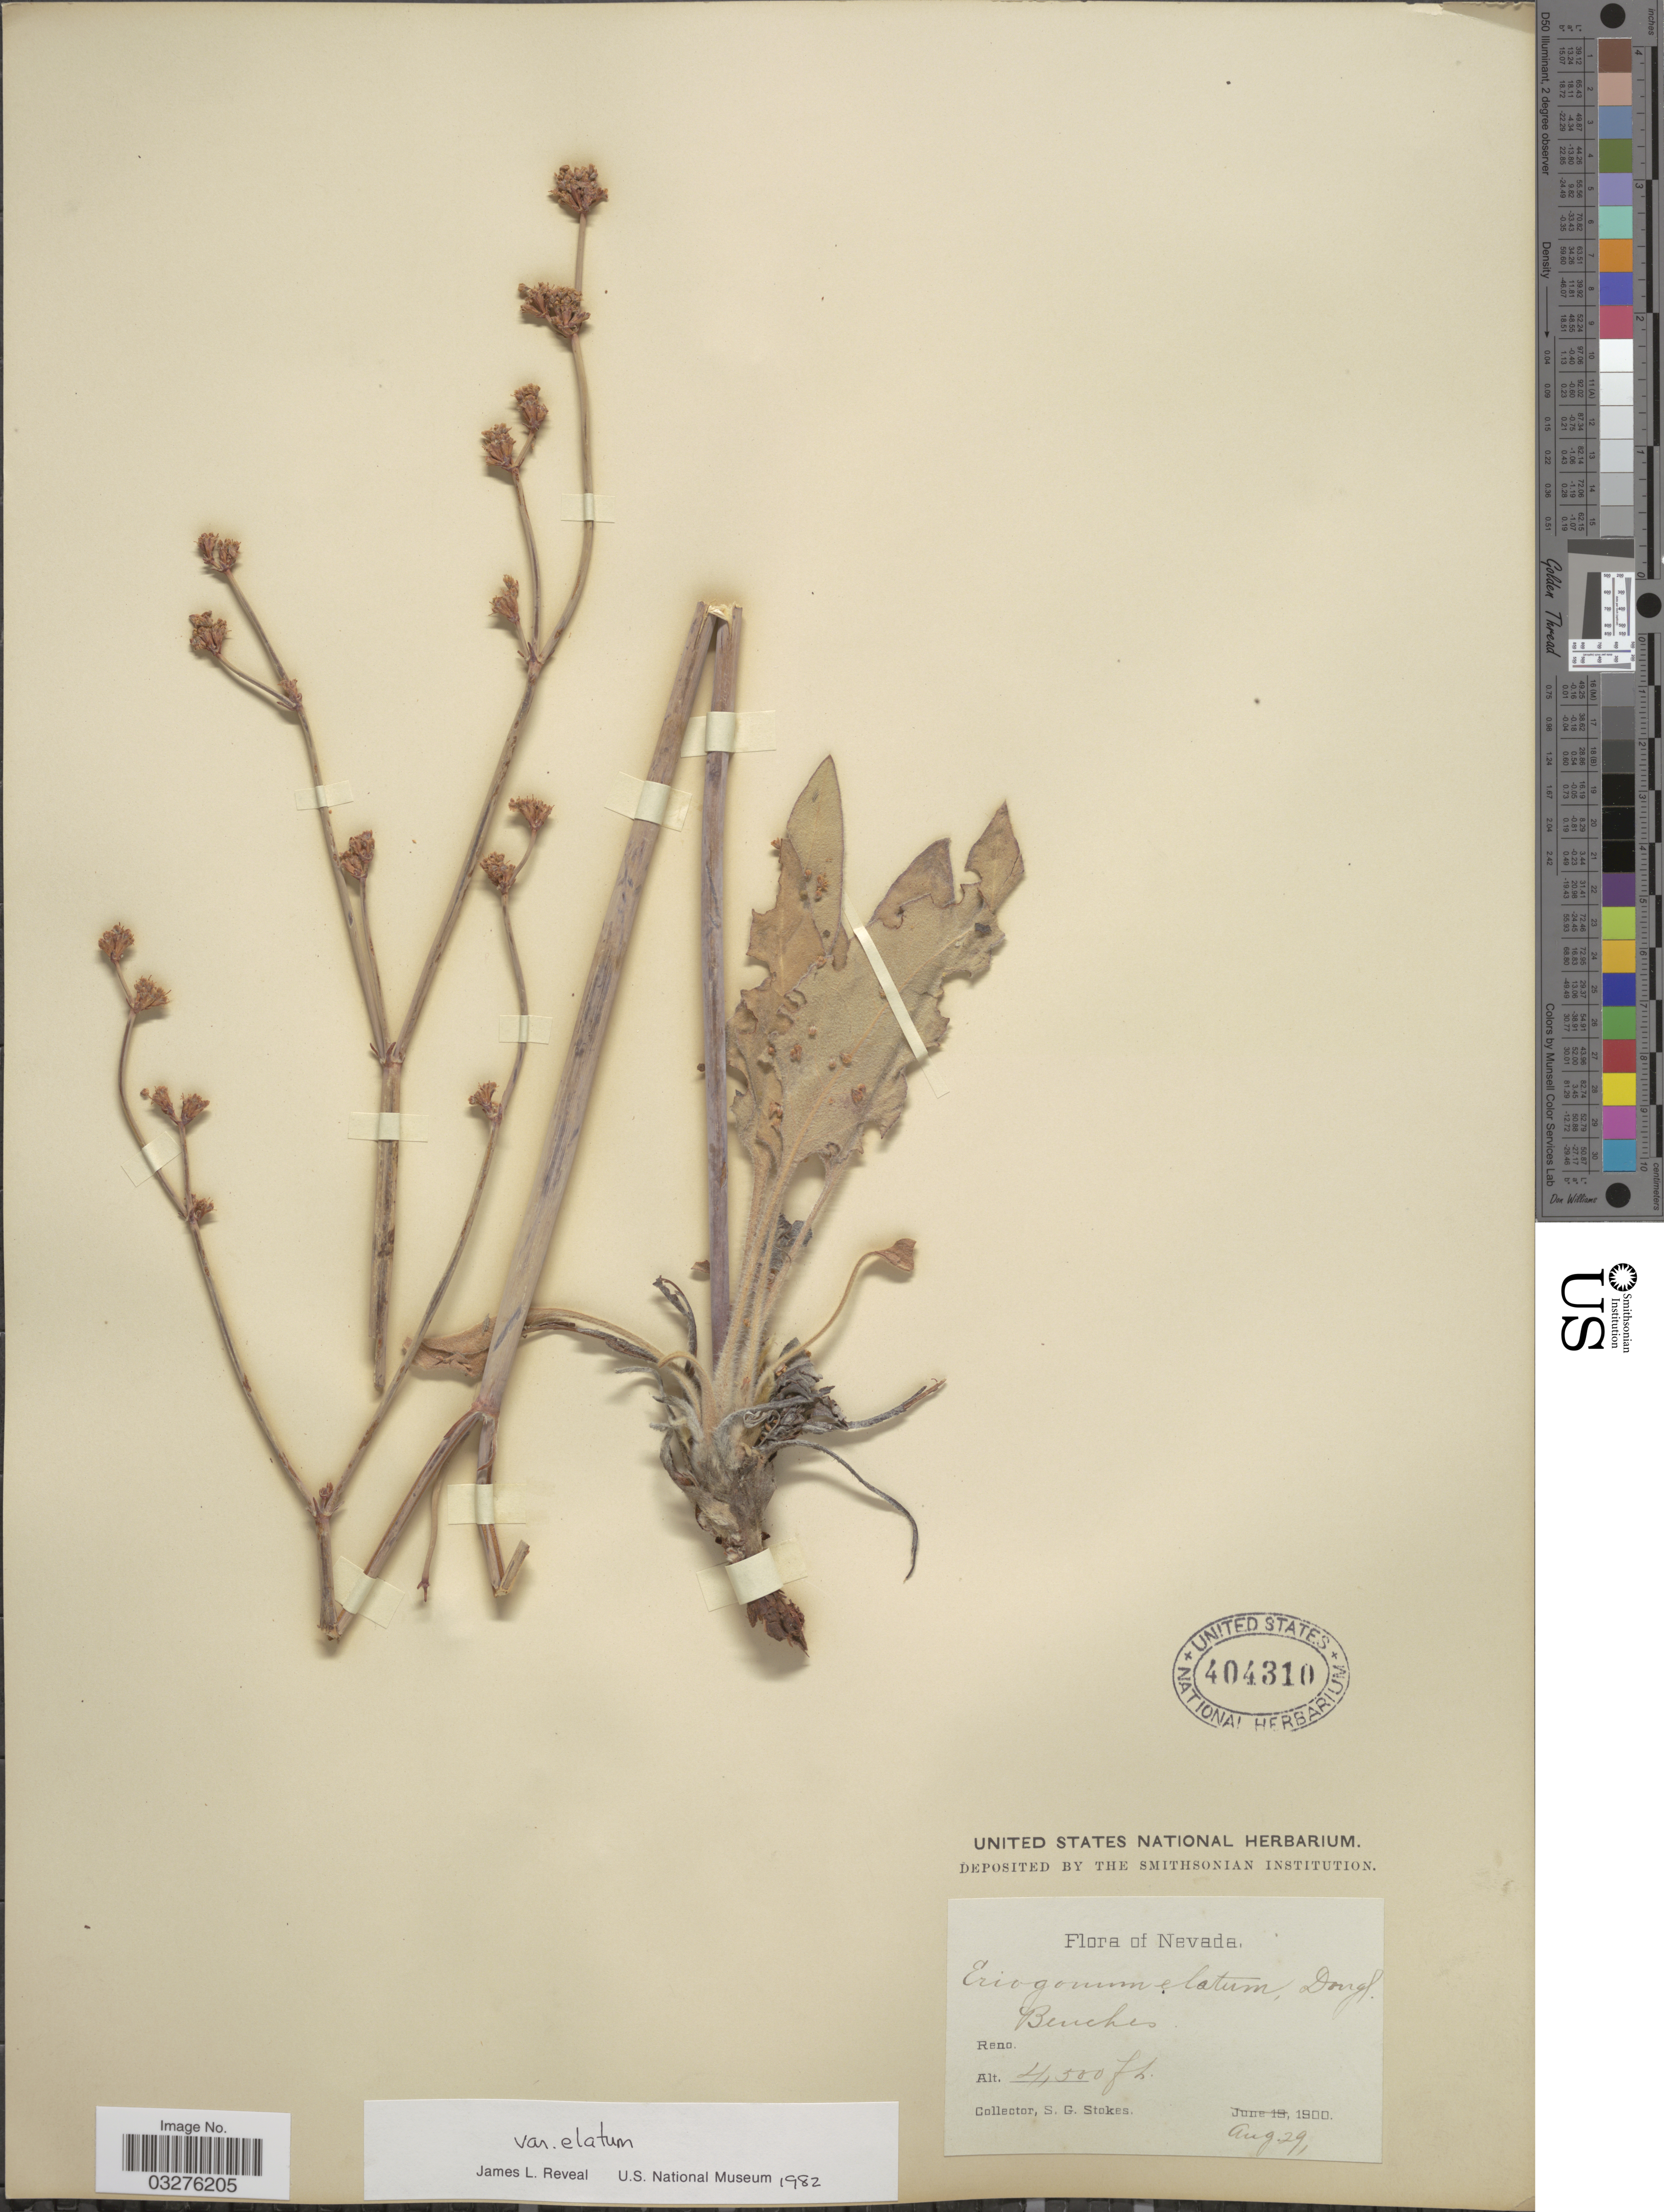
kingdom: Plantae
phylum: Tracheophyta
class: Magnoliopsida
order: Caryophyllales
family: Polygonaceae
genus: Eriogonum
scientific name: Eriogonum elatum var. elatum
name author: Douglas ex Benth.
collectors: S. G. Stokes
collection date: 1900-08-29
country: United States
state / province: Nevada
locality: Reno. Benches.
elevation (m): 1372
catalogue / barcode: US 404310